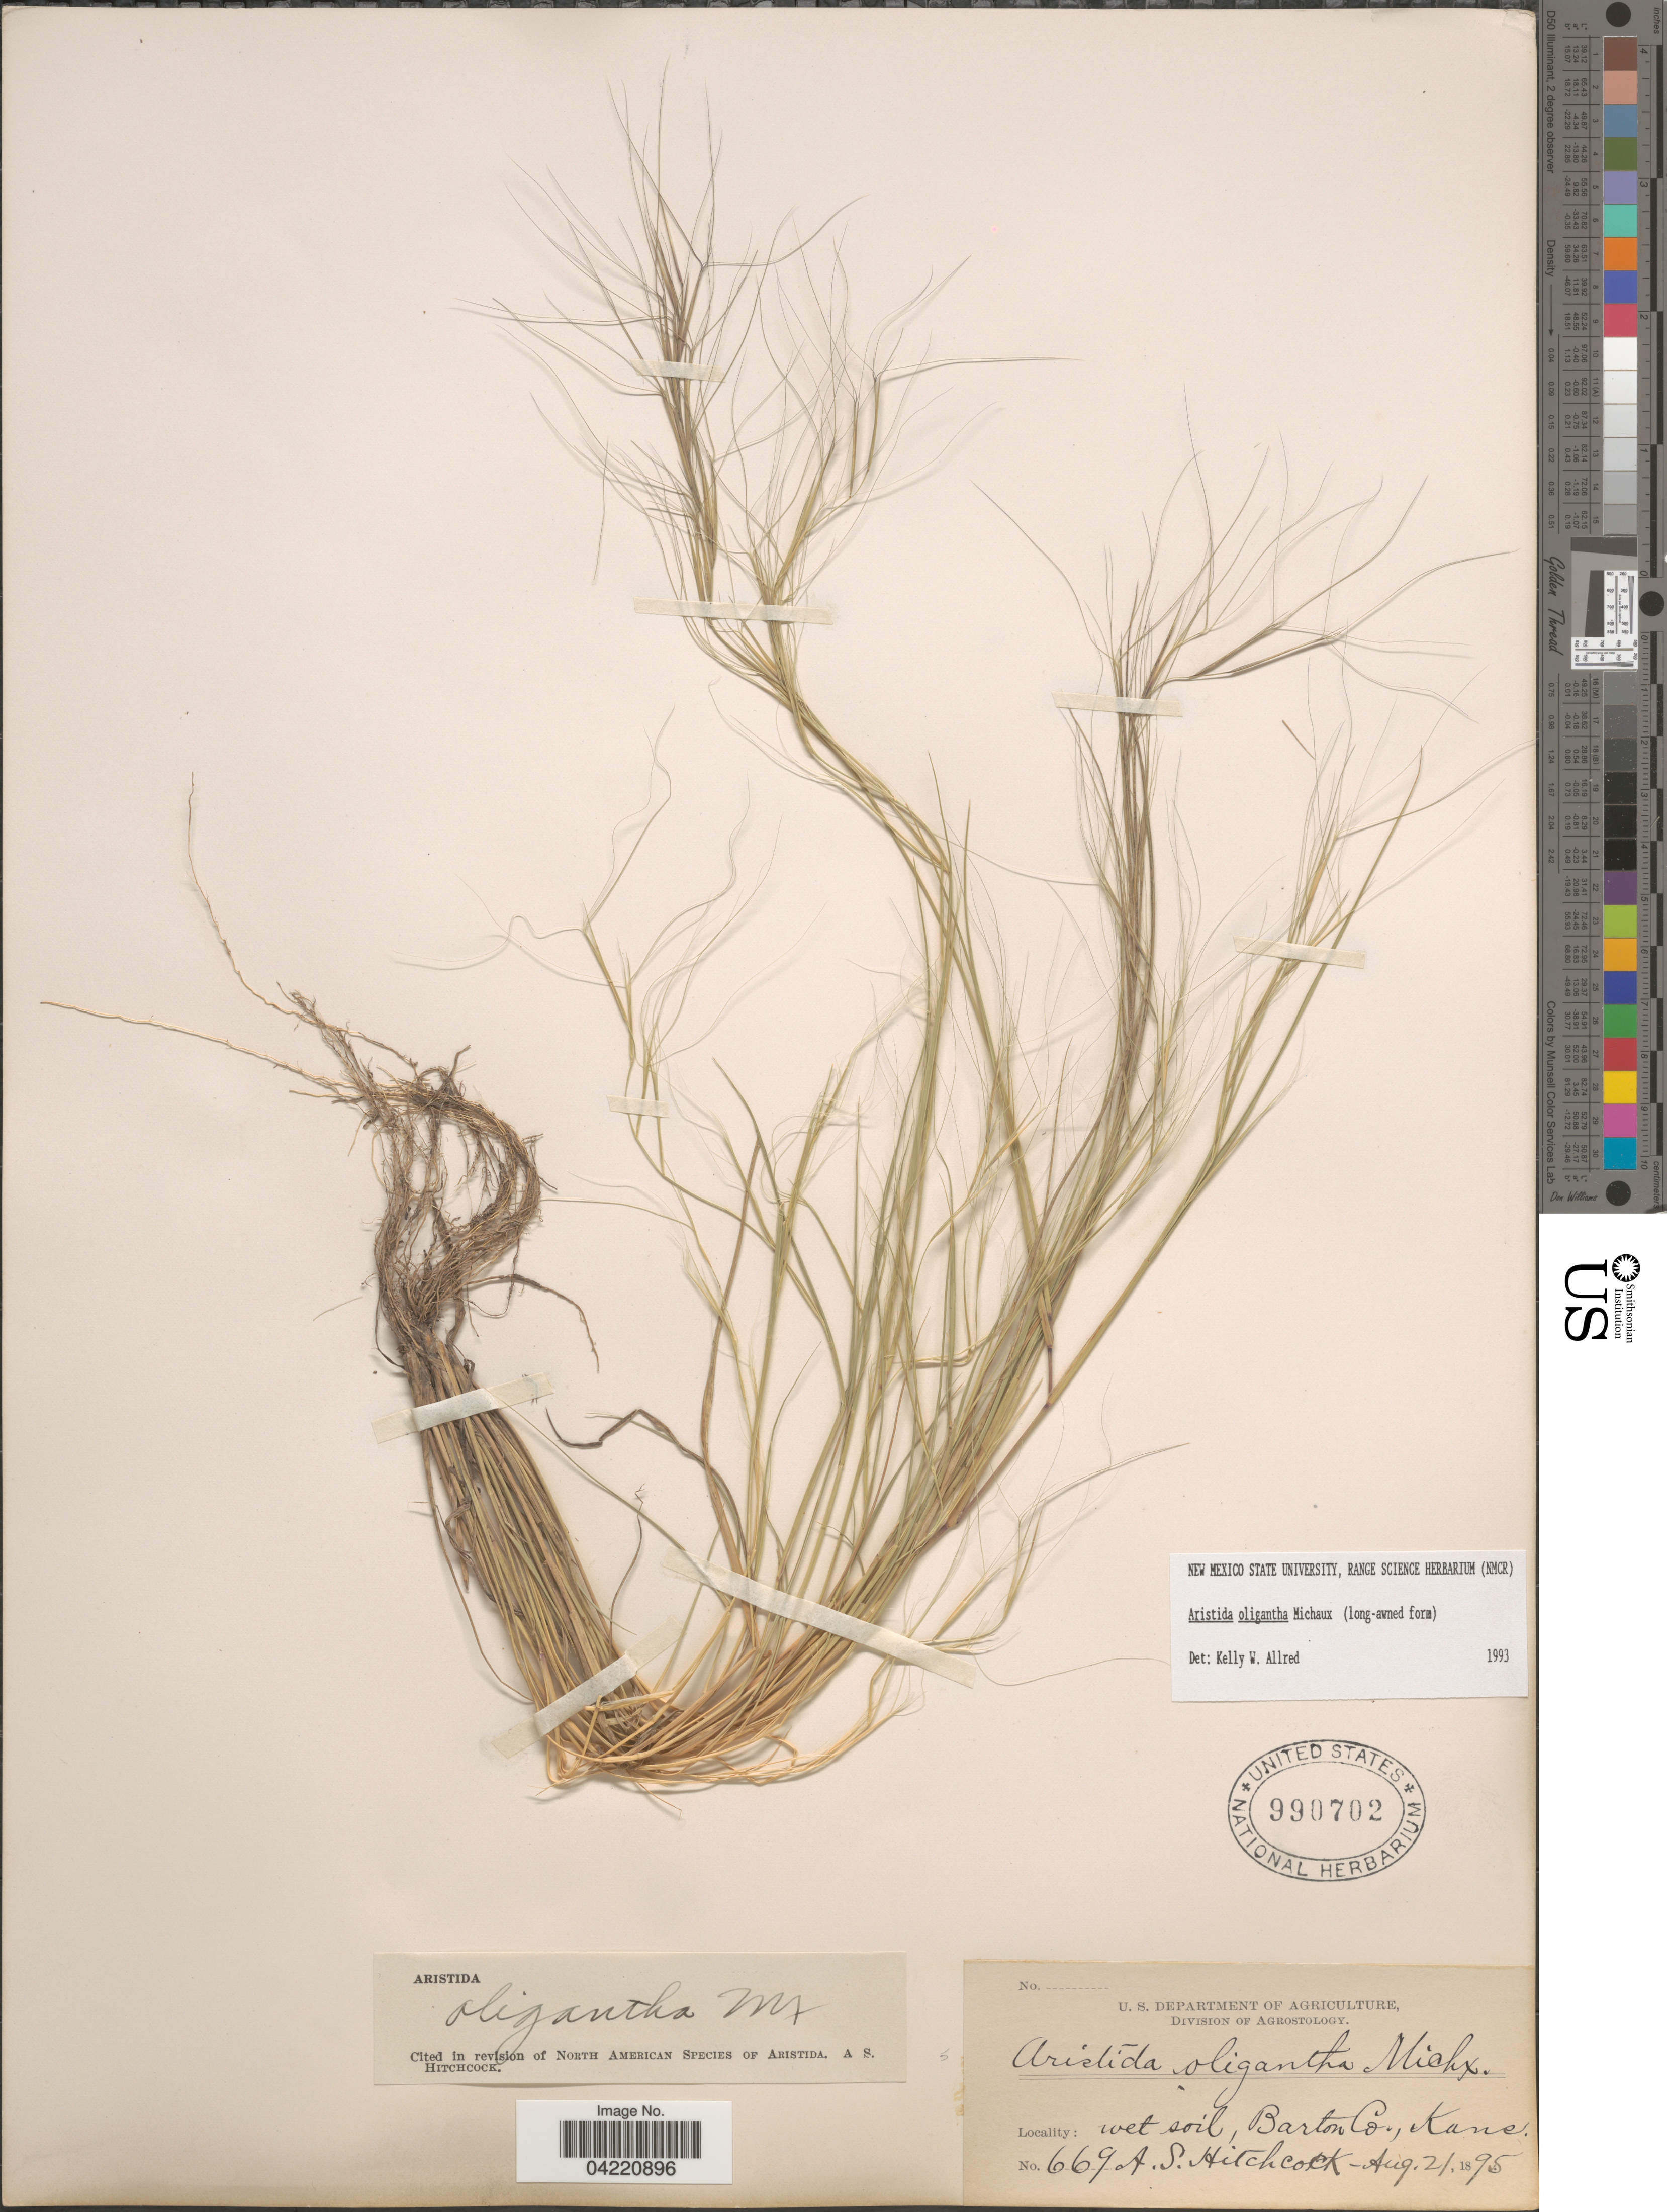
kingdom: Plantae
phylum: Tracheophyta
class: Liliopsida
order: Poales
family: Poaceae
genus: Aristida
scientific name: Aristida oligantha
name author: Michx.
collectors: A. S. Hitchcock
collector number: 669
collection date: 1895-08-21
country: United States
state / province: Kansas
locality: Wet soil, Barton Co.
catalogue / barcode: US 990702